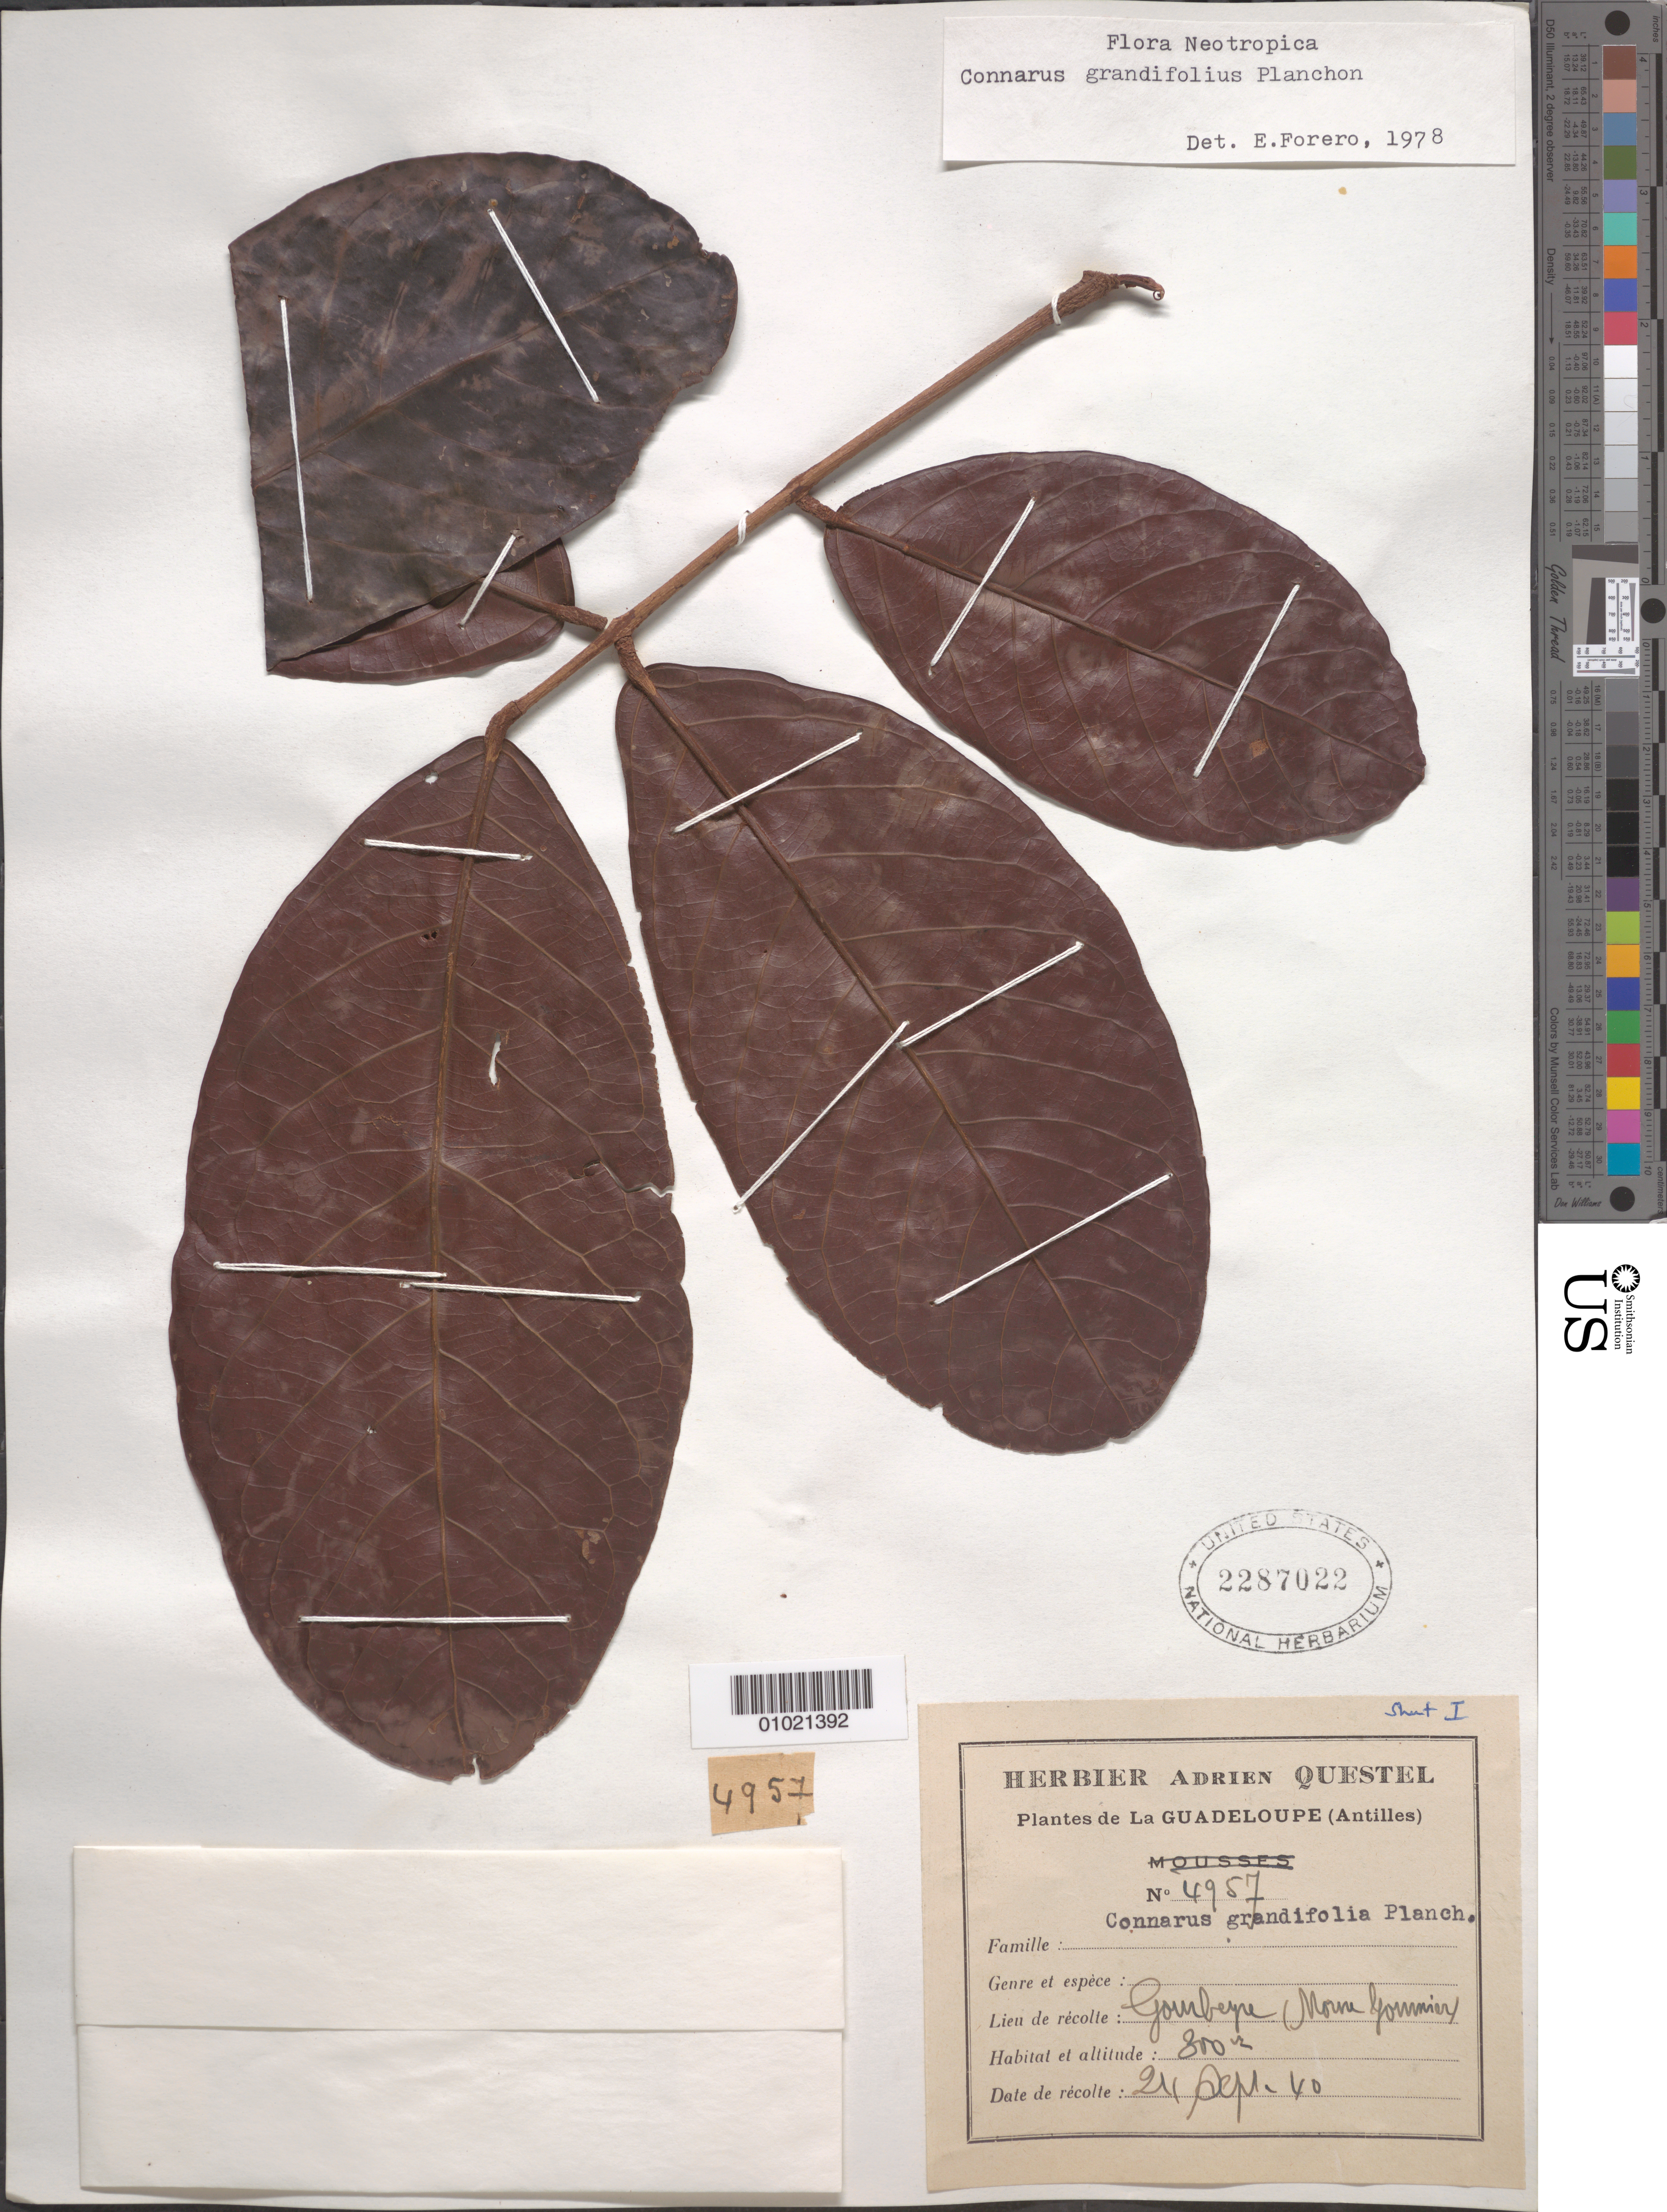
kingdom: Plantae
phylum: Tracheophyta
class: Magnoliopsida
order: Oxalidales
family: Connaraceae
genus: Connarus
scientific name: Connarus grandifolius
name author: Planch.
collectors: A. Questel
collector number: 4957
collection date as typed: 24 Sep 1940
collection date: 1940-09-24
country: Guadeloupe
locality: Gombeyre (Morne Gommier).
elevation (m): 800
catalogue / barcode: US 2287022